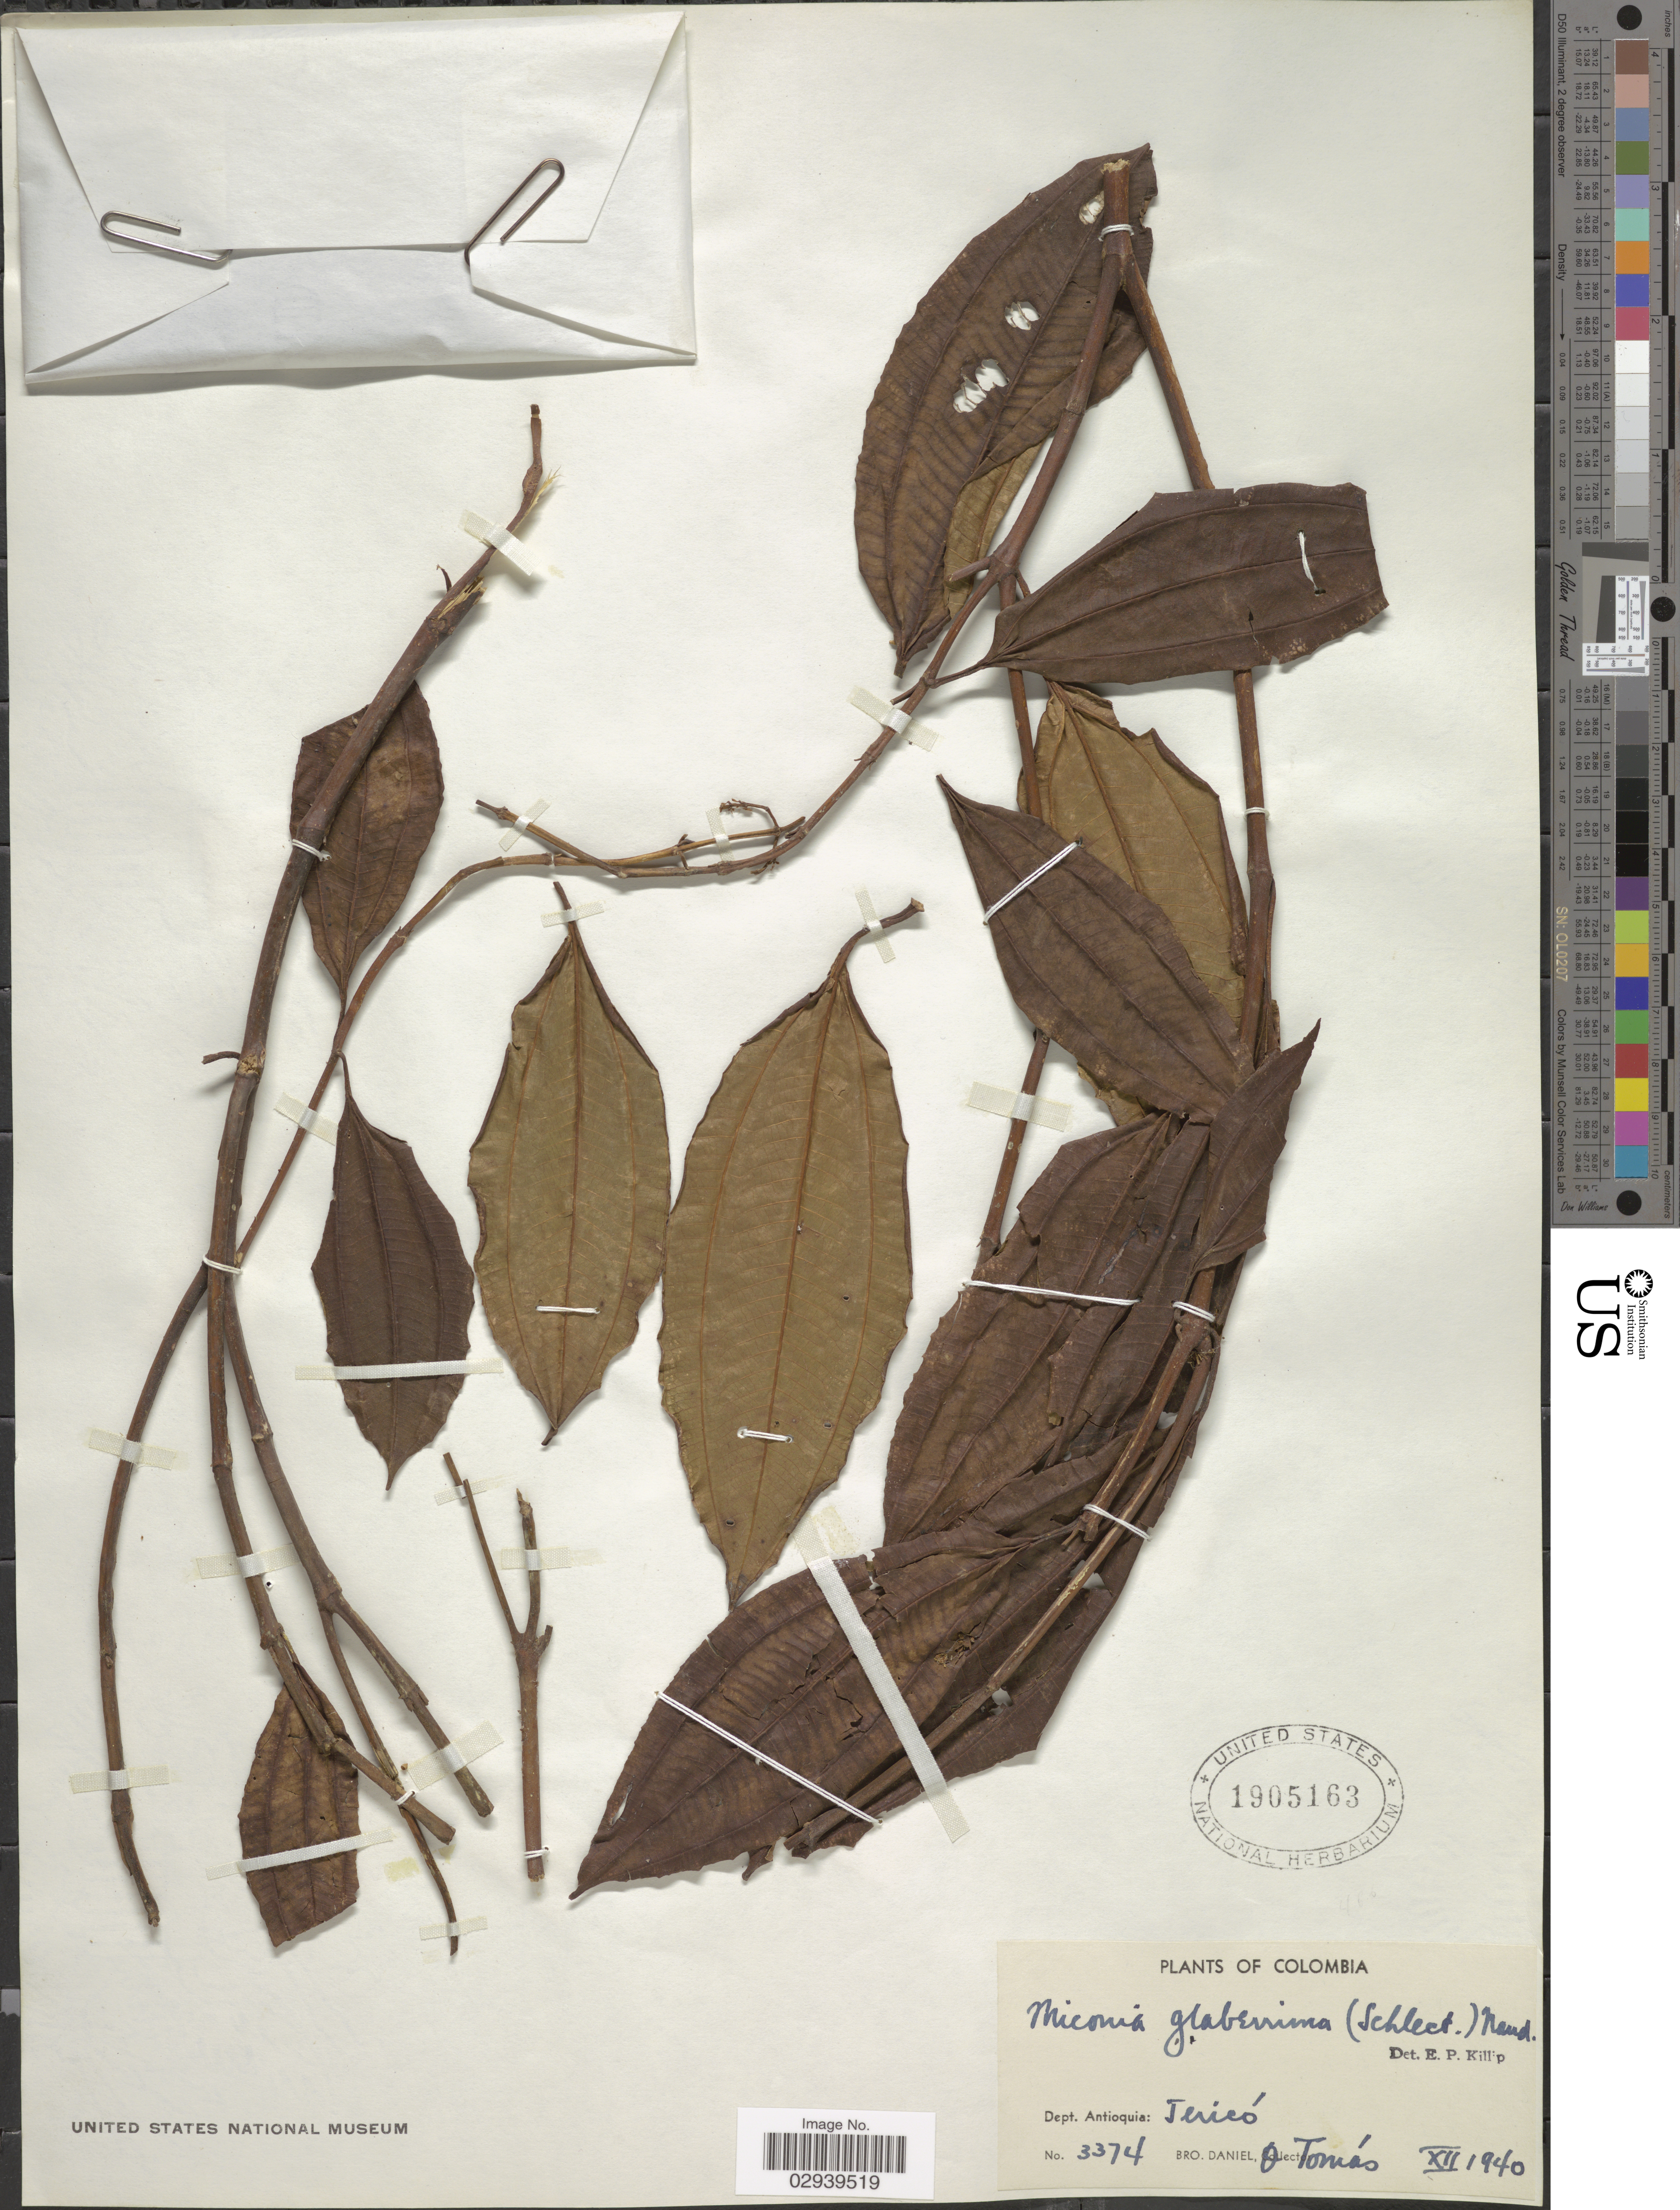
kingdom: Plantae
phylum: Tracheophyta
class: Magnoliopsida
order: Myrtales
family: Melastomataceae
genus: Miconia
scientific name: Miconia glaberrima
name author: (Schltdl.) Naudin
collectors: Bro. Daniel & O. Tomas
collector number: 3374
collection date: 1940-12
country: Colombia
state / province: Antioquia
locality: Dept. Antioquia: Tericó.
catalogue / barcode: US 1905163